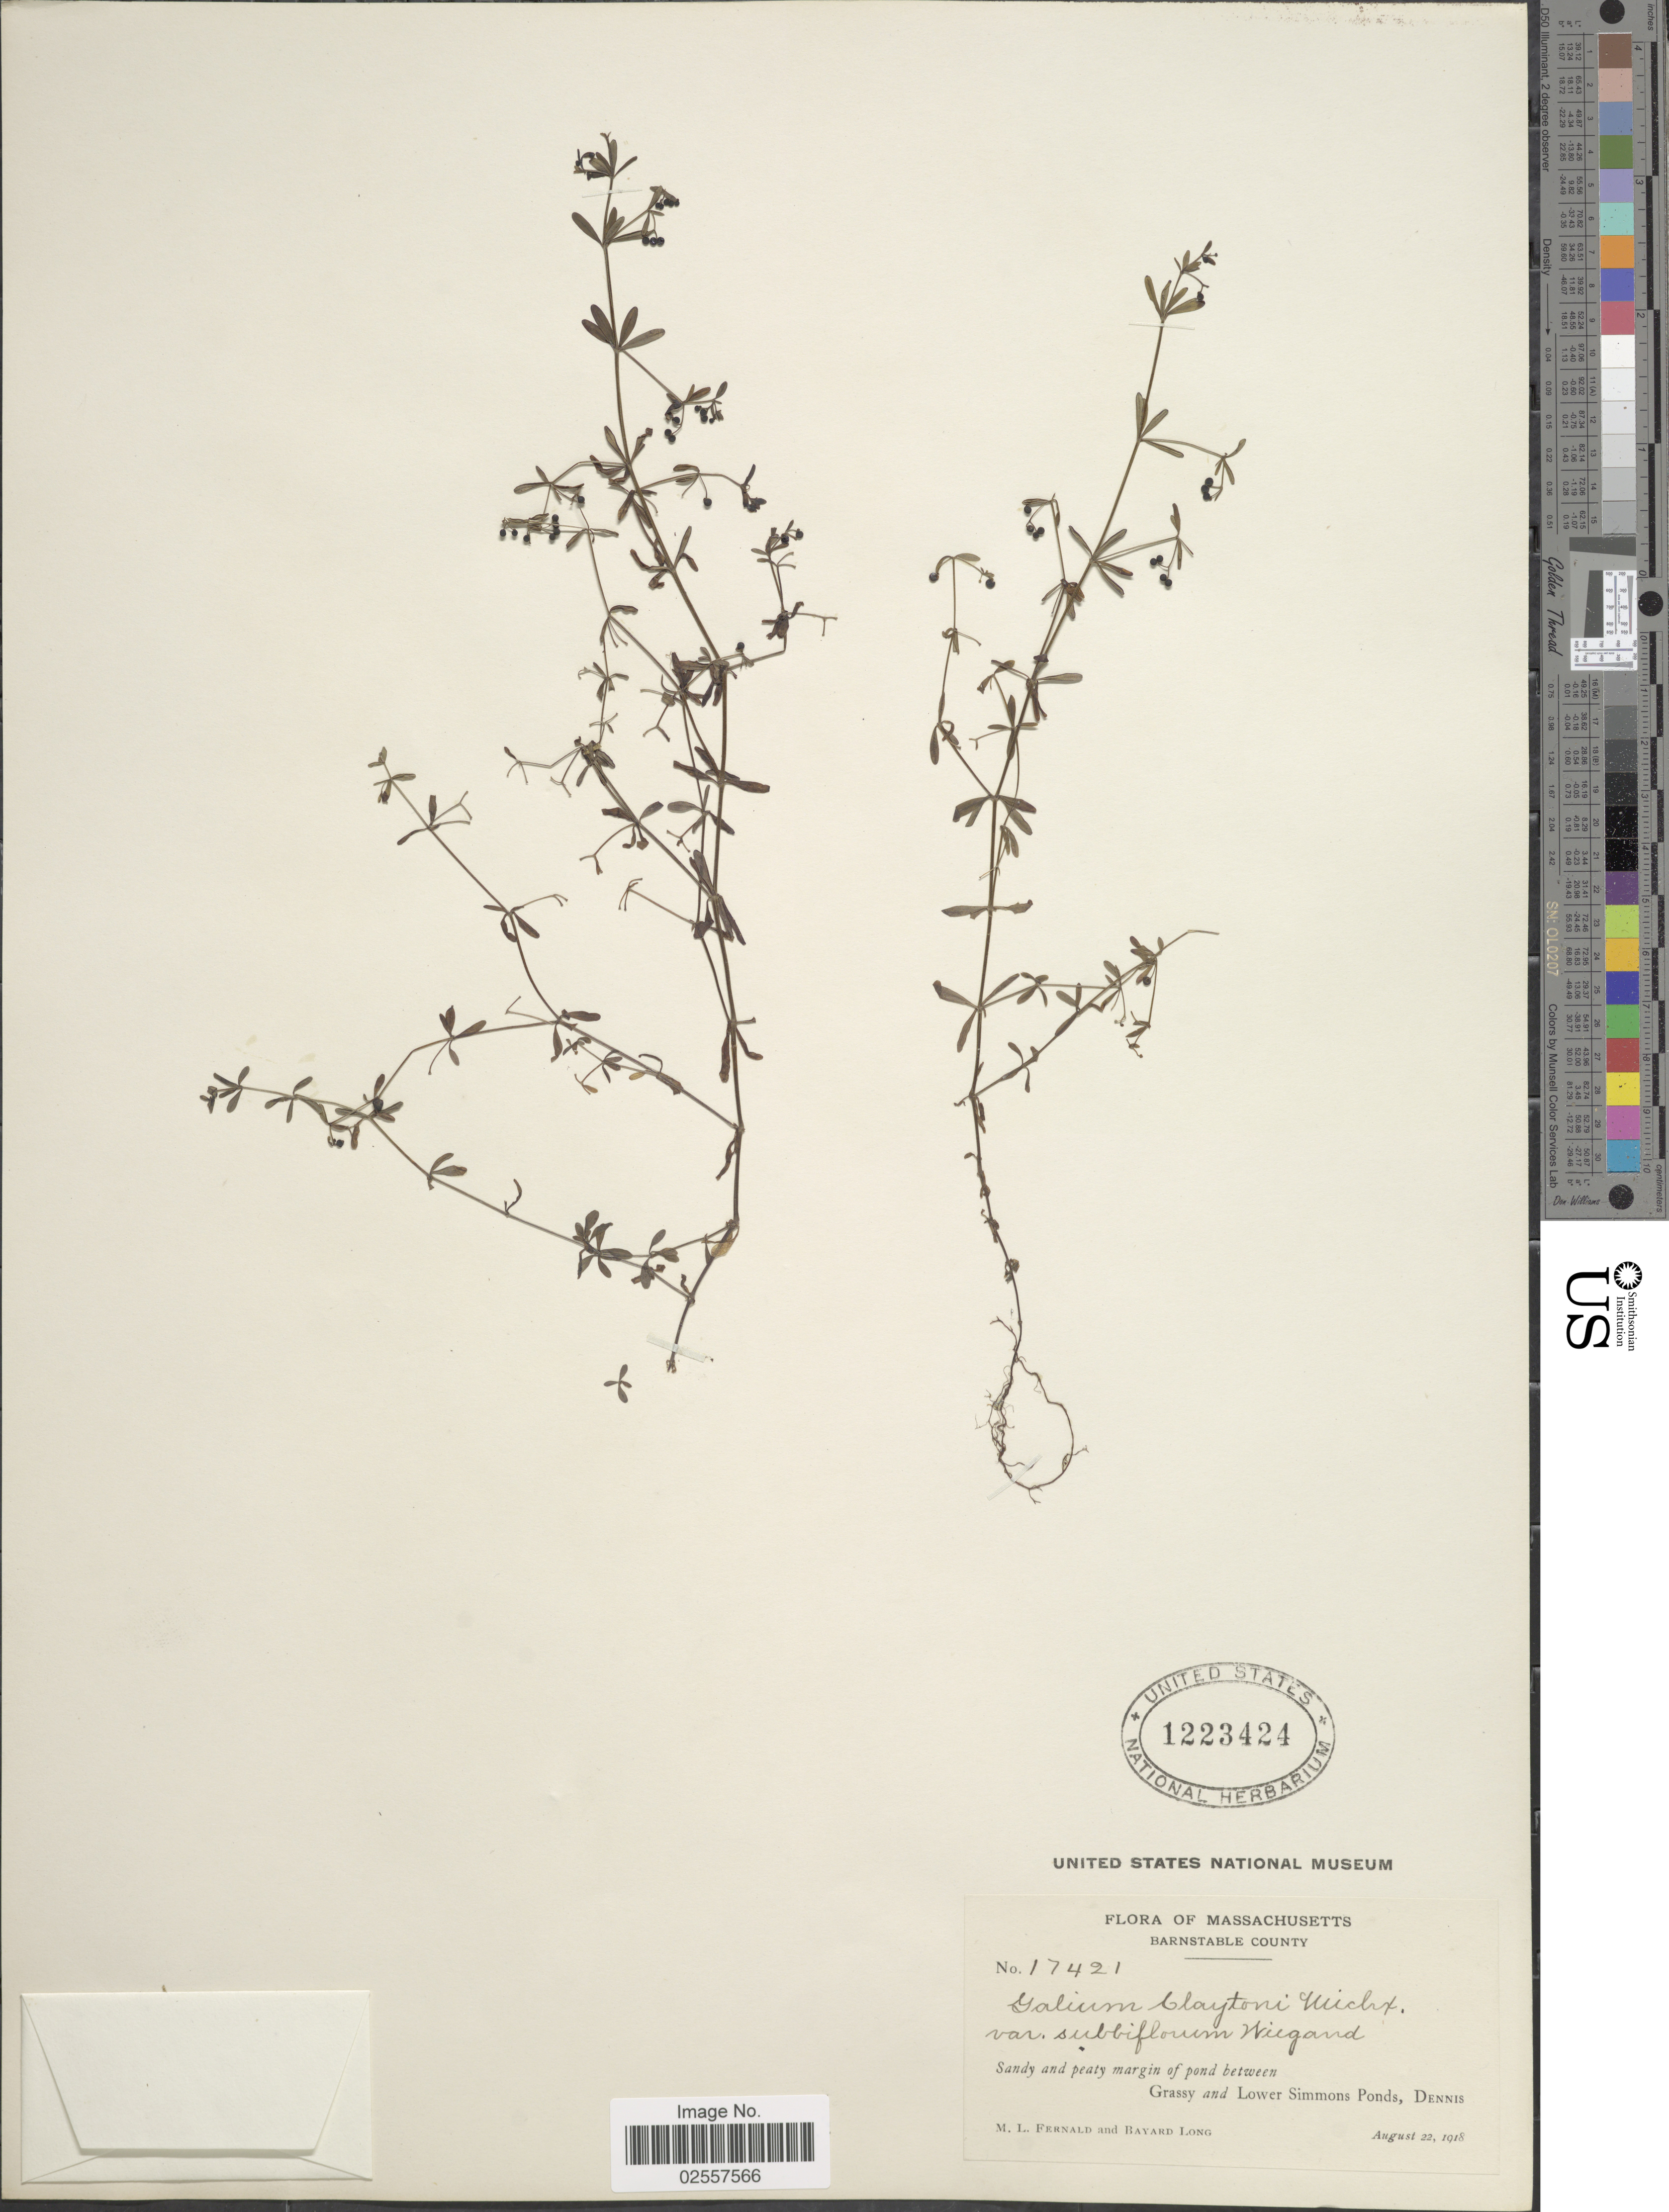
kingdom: Plantae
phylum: Tracheophyta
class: Magnoliopsida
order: Gentianales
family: Rubiaceae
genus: Galium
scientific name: Galium claytoni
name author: Michx.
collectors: M. L. Fernald & B. Long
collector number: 17421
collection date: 1918-08-22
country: Canada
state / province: Prince Edward Island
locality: Barnstable County, Sandy and peaty margin of pond between Grassy and Lower Simmons Ponds, Dennis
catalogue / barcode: US 1223424